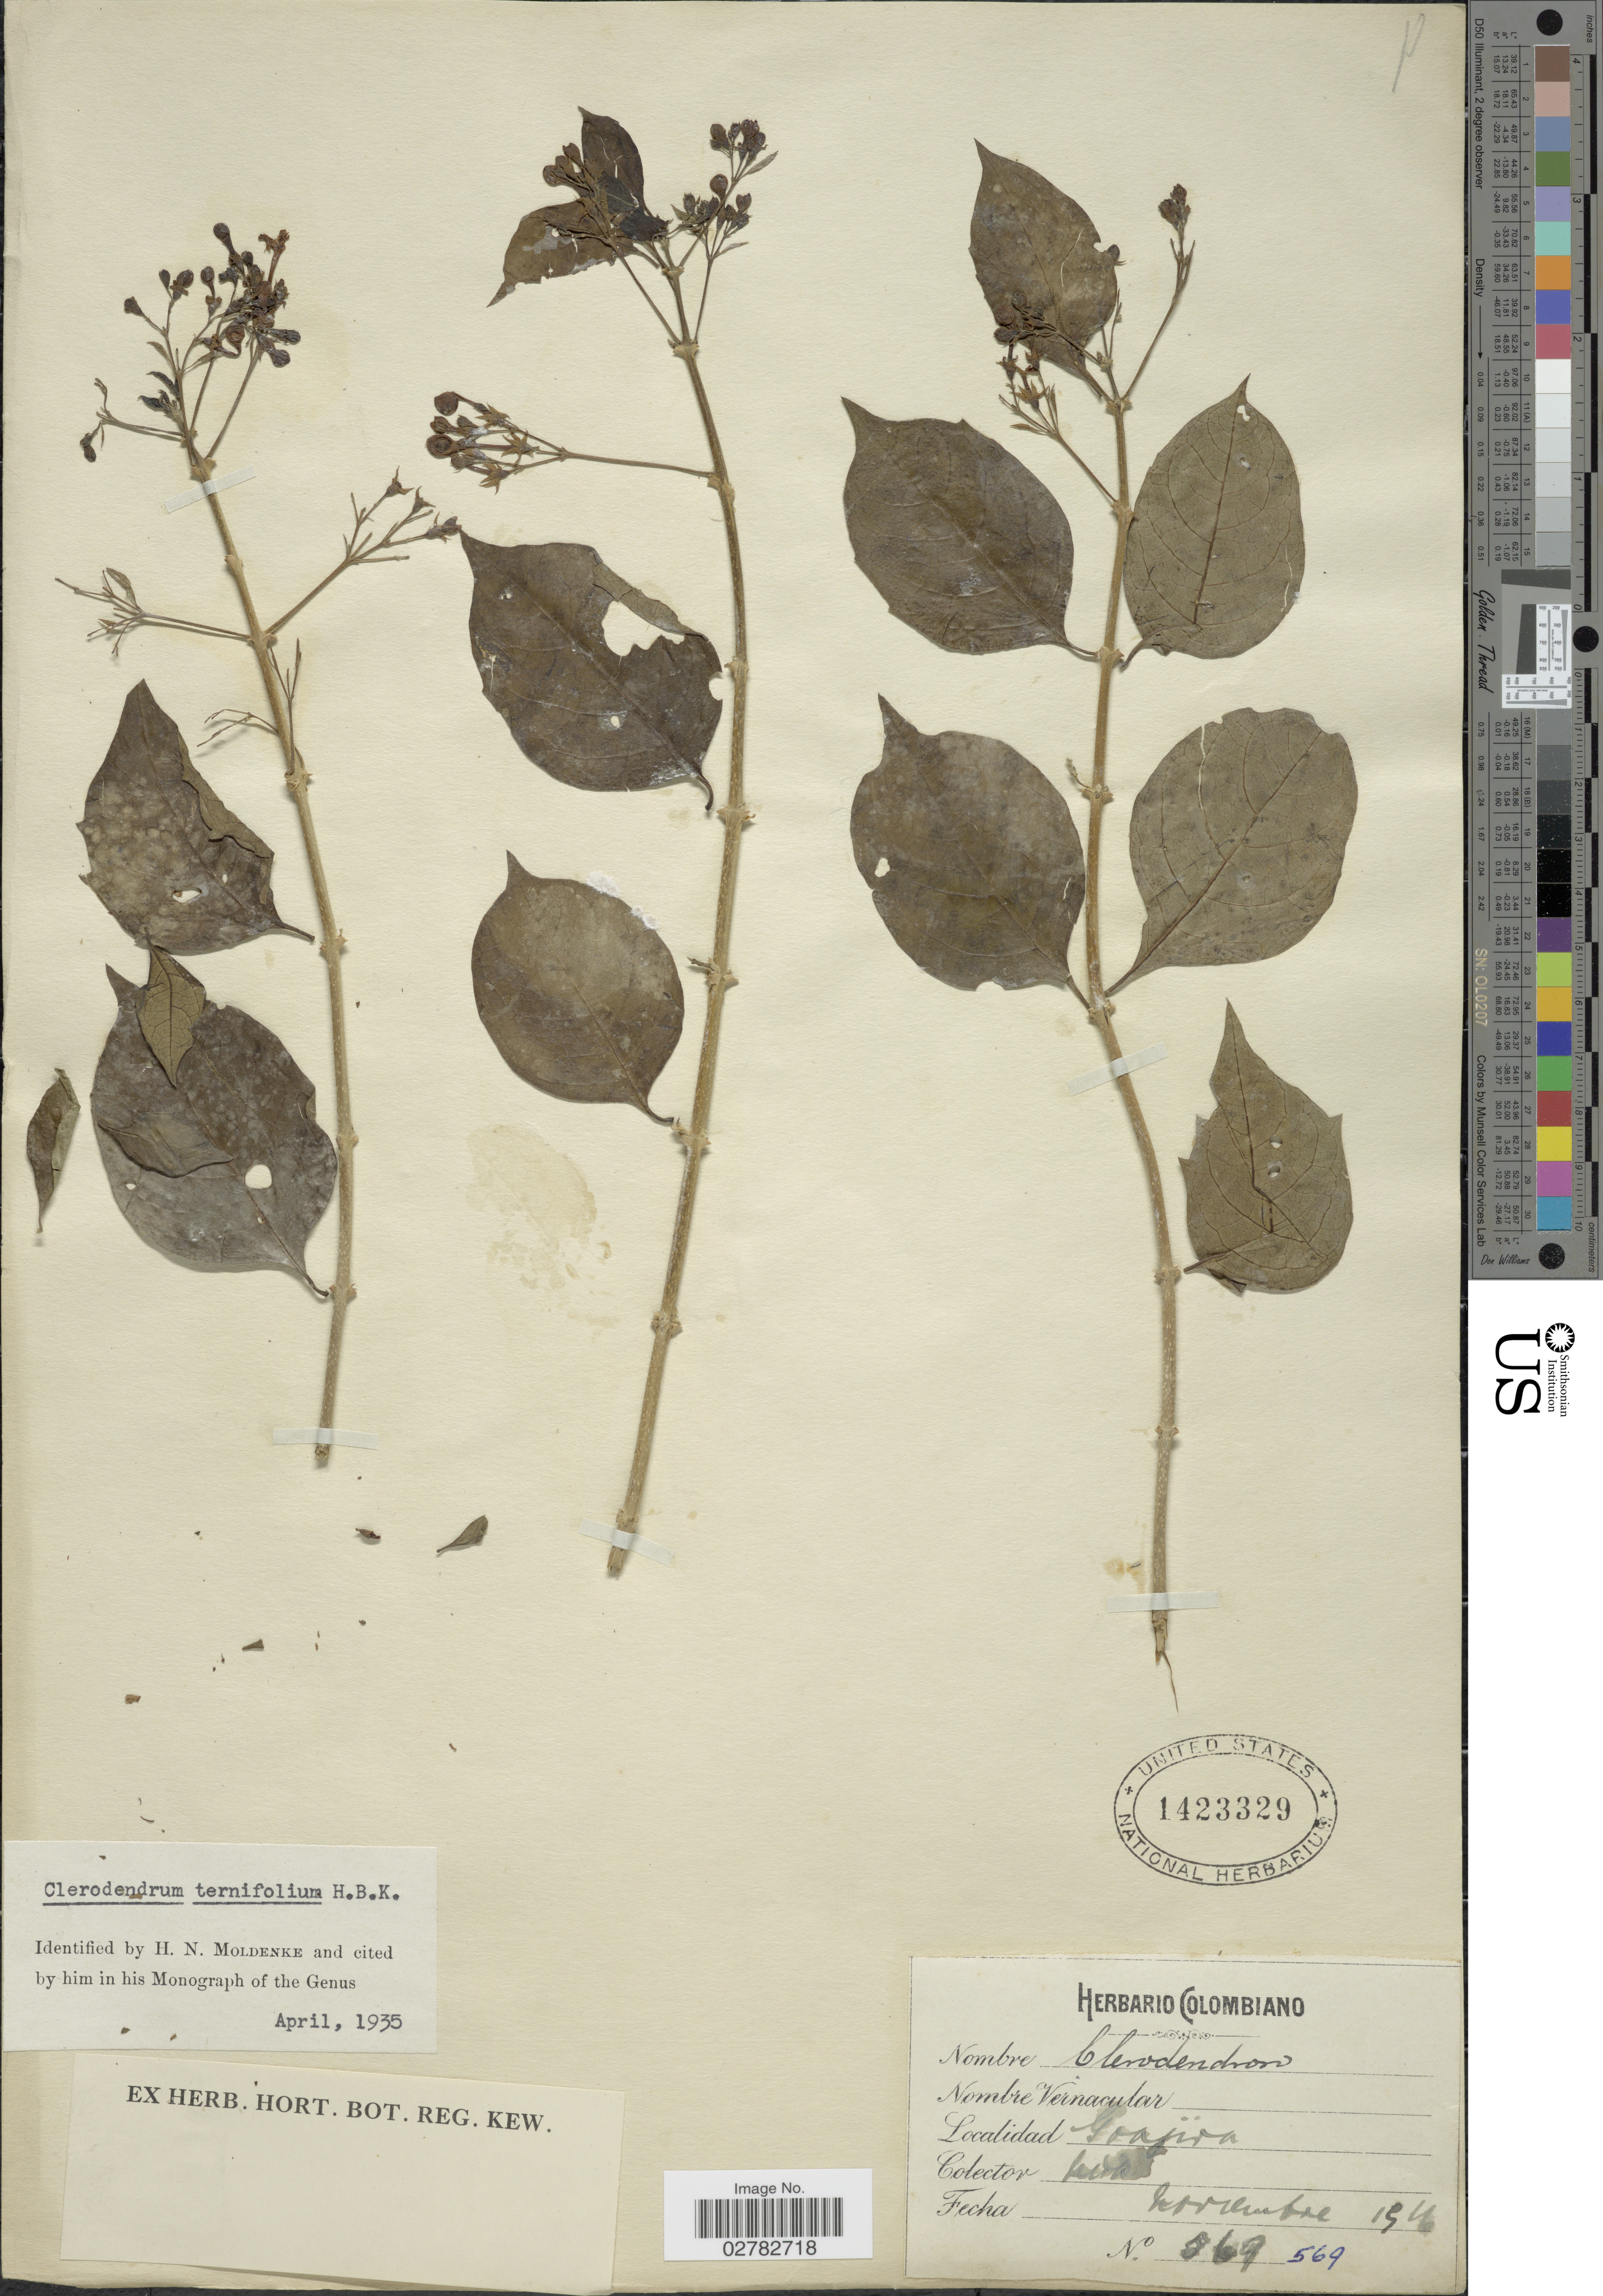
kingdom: Plantae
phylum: Tracheophyta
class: Magnoliopsida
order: Lamiales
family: Lamiaceae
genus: Clerodendrum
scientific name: Clerodendrum ternifolium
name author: Kunth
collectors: M. T. Dawe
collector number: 569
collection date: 1916-11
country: Colombia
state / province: La Guajira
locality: Goajira.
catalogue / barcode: US 1423329